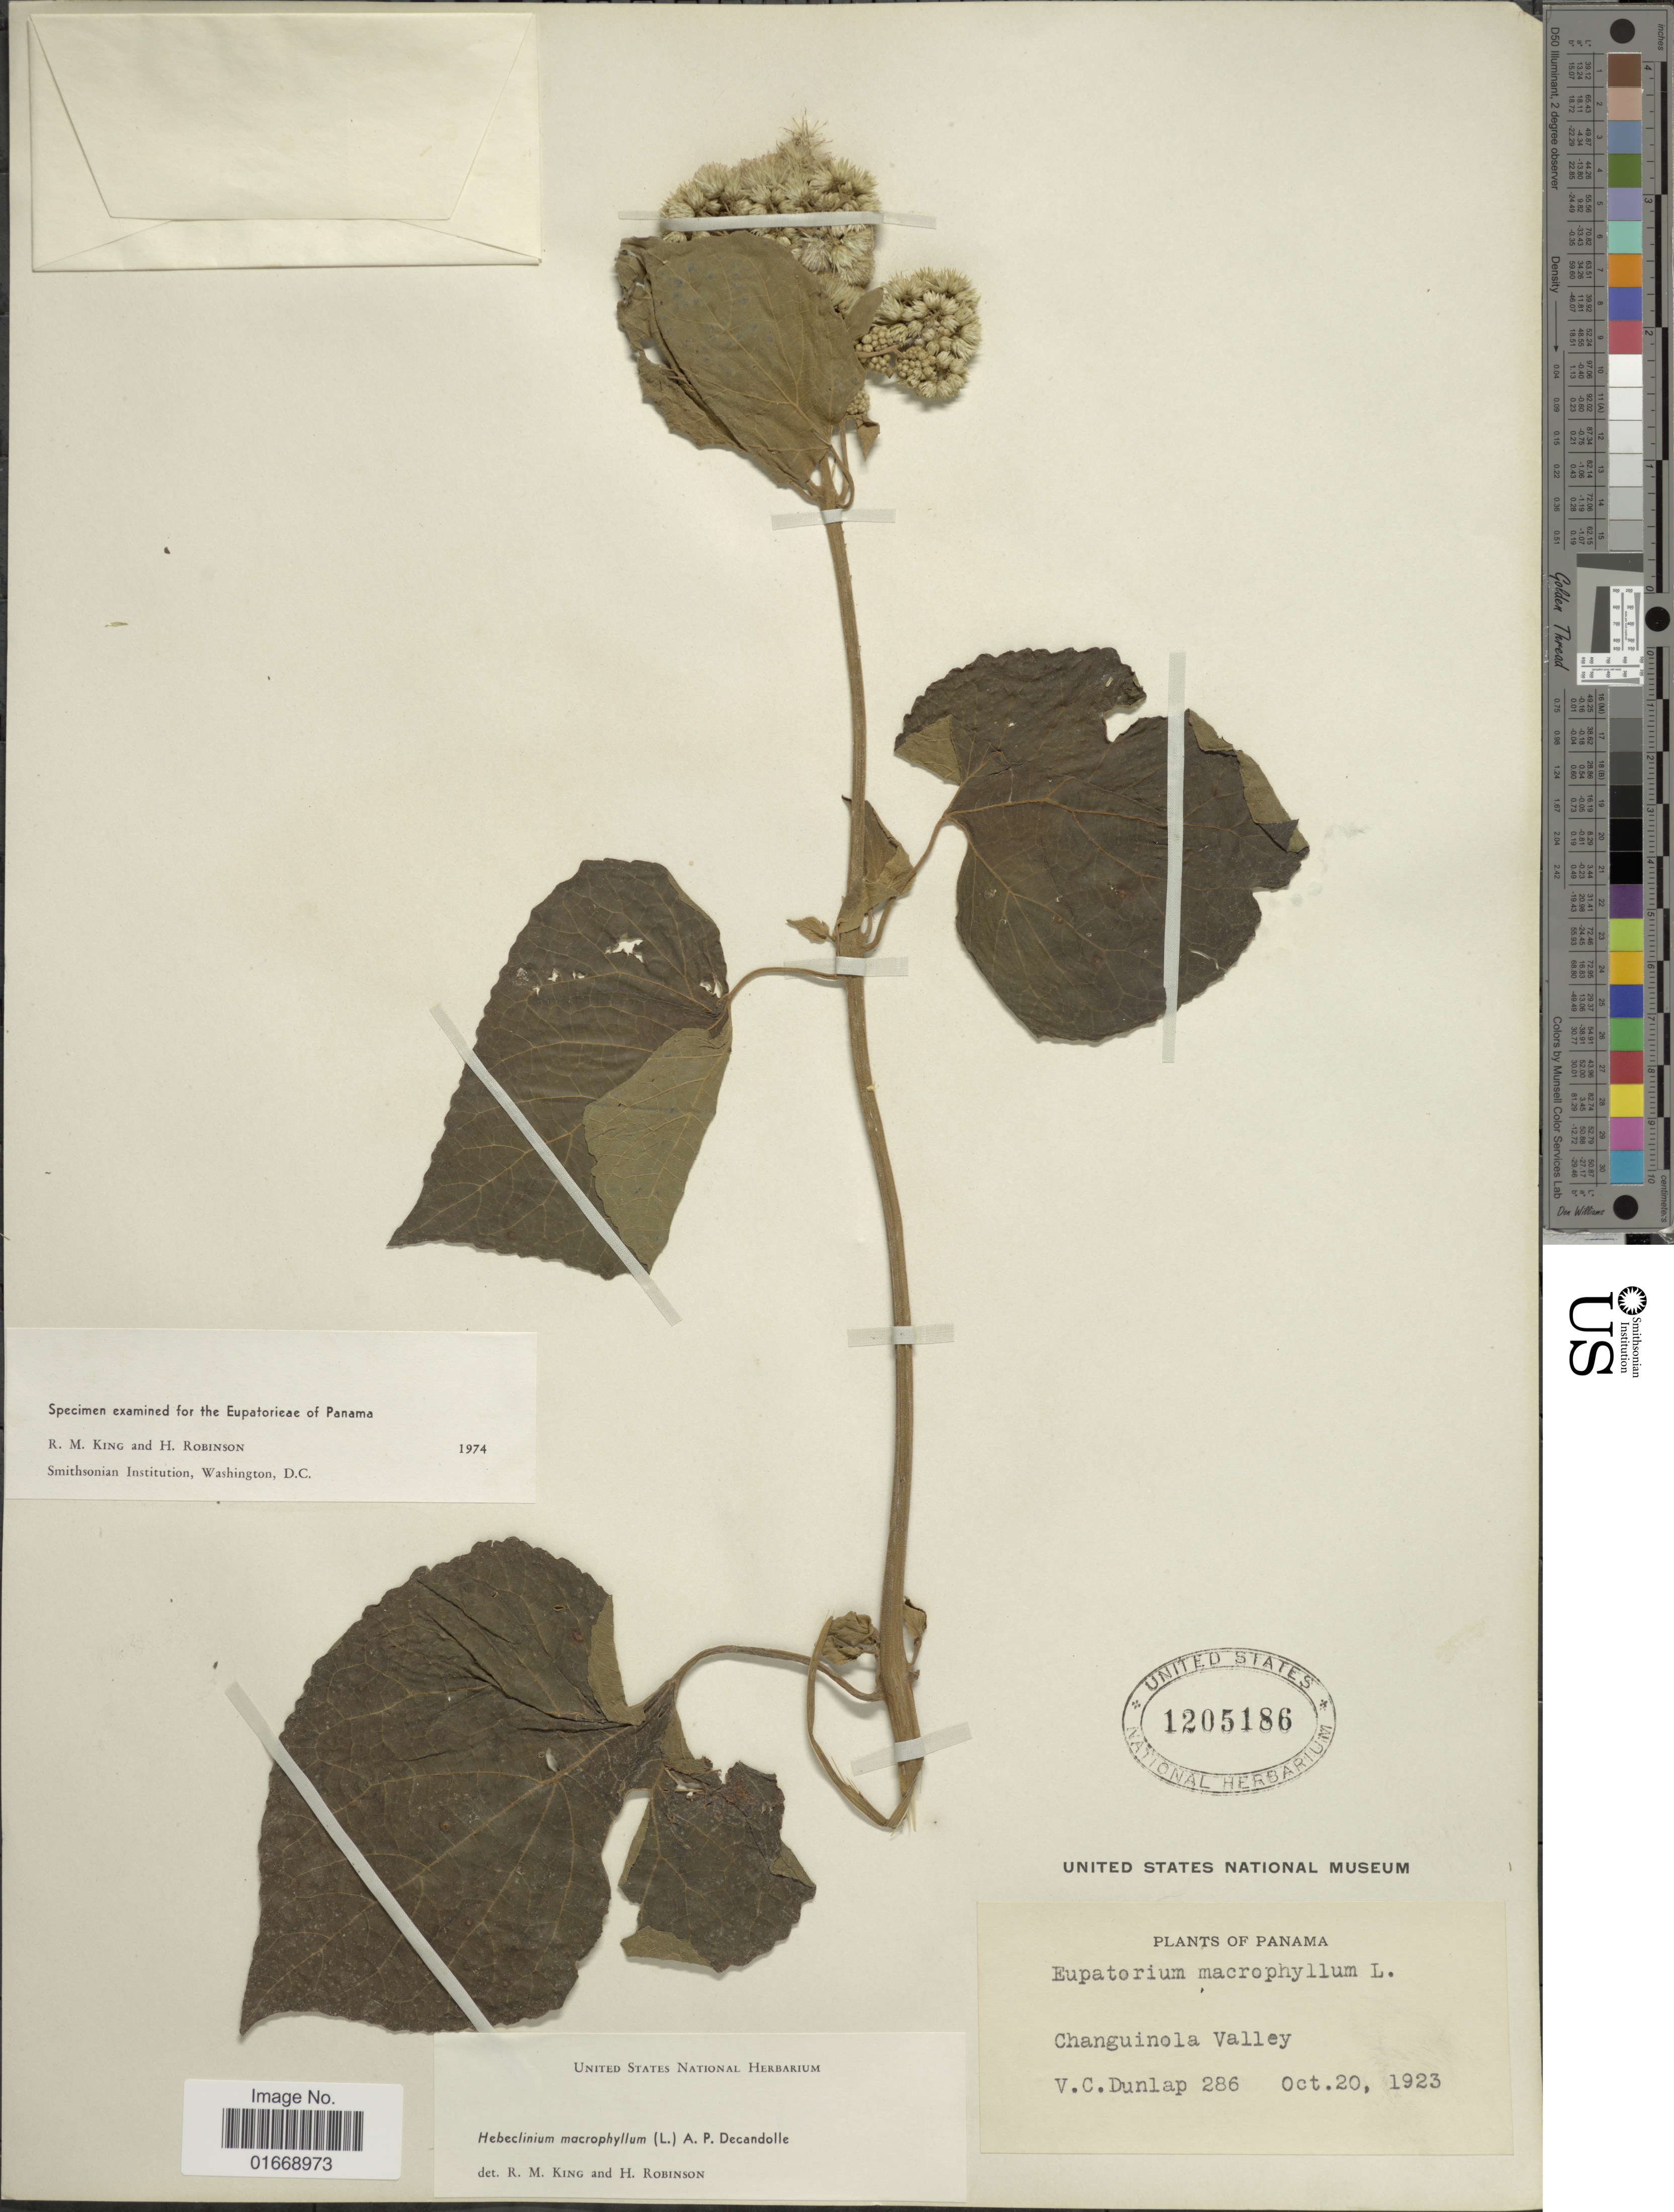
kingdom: Plantae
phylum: Tracheophyta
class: Magnoliopsida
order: Asterales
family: Asteraceae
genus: Hebeclinium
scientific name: Hebeclinium macrophyllum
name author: (L.) DC.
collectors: V. C. Dunlap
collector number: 286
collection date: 1923-10-20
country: Panama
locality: Changuinola Valley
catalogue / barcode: US 1205186